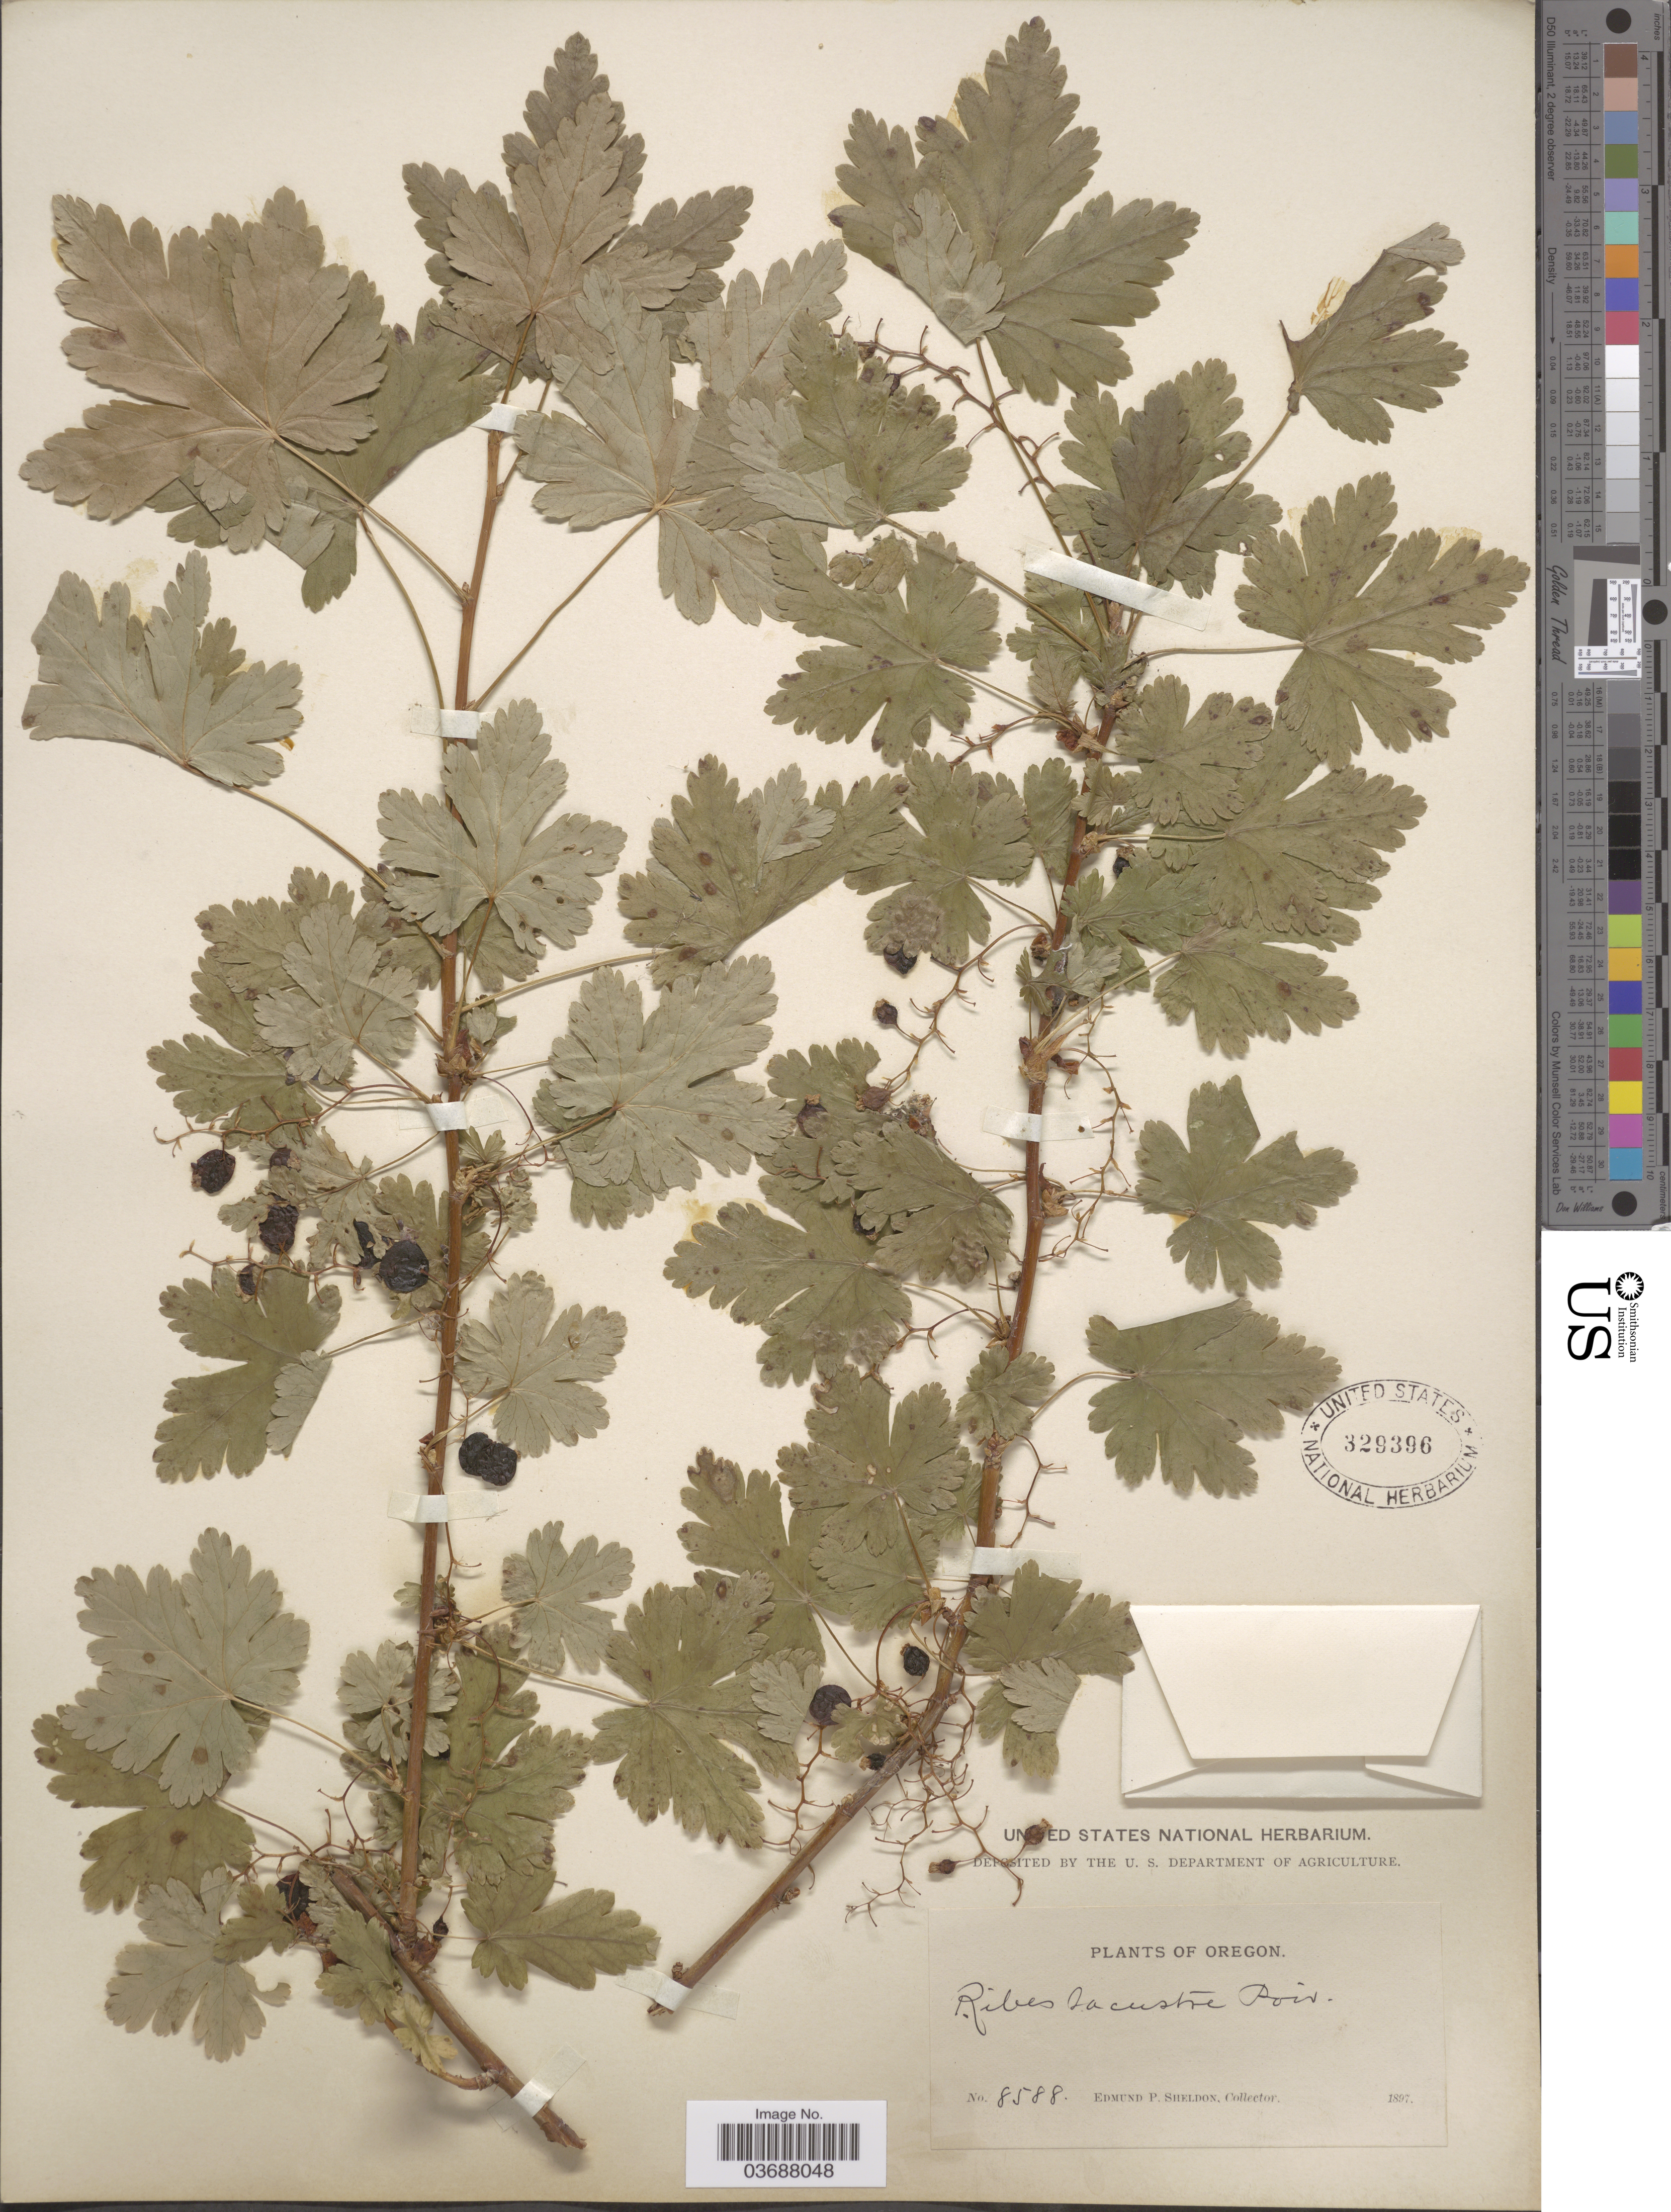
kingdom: Plantae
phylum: Tracheophyta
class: Magnoliopsida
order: Saxifragales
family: Grossulariaceae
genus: Ribes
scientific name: Ribes lacustre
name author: (Pers.) Poir.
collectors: E. P. Sheldon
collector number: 8588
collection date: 1897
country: United States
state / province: Oregon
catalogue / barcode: US 329396